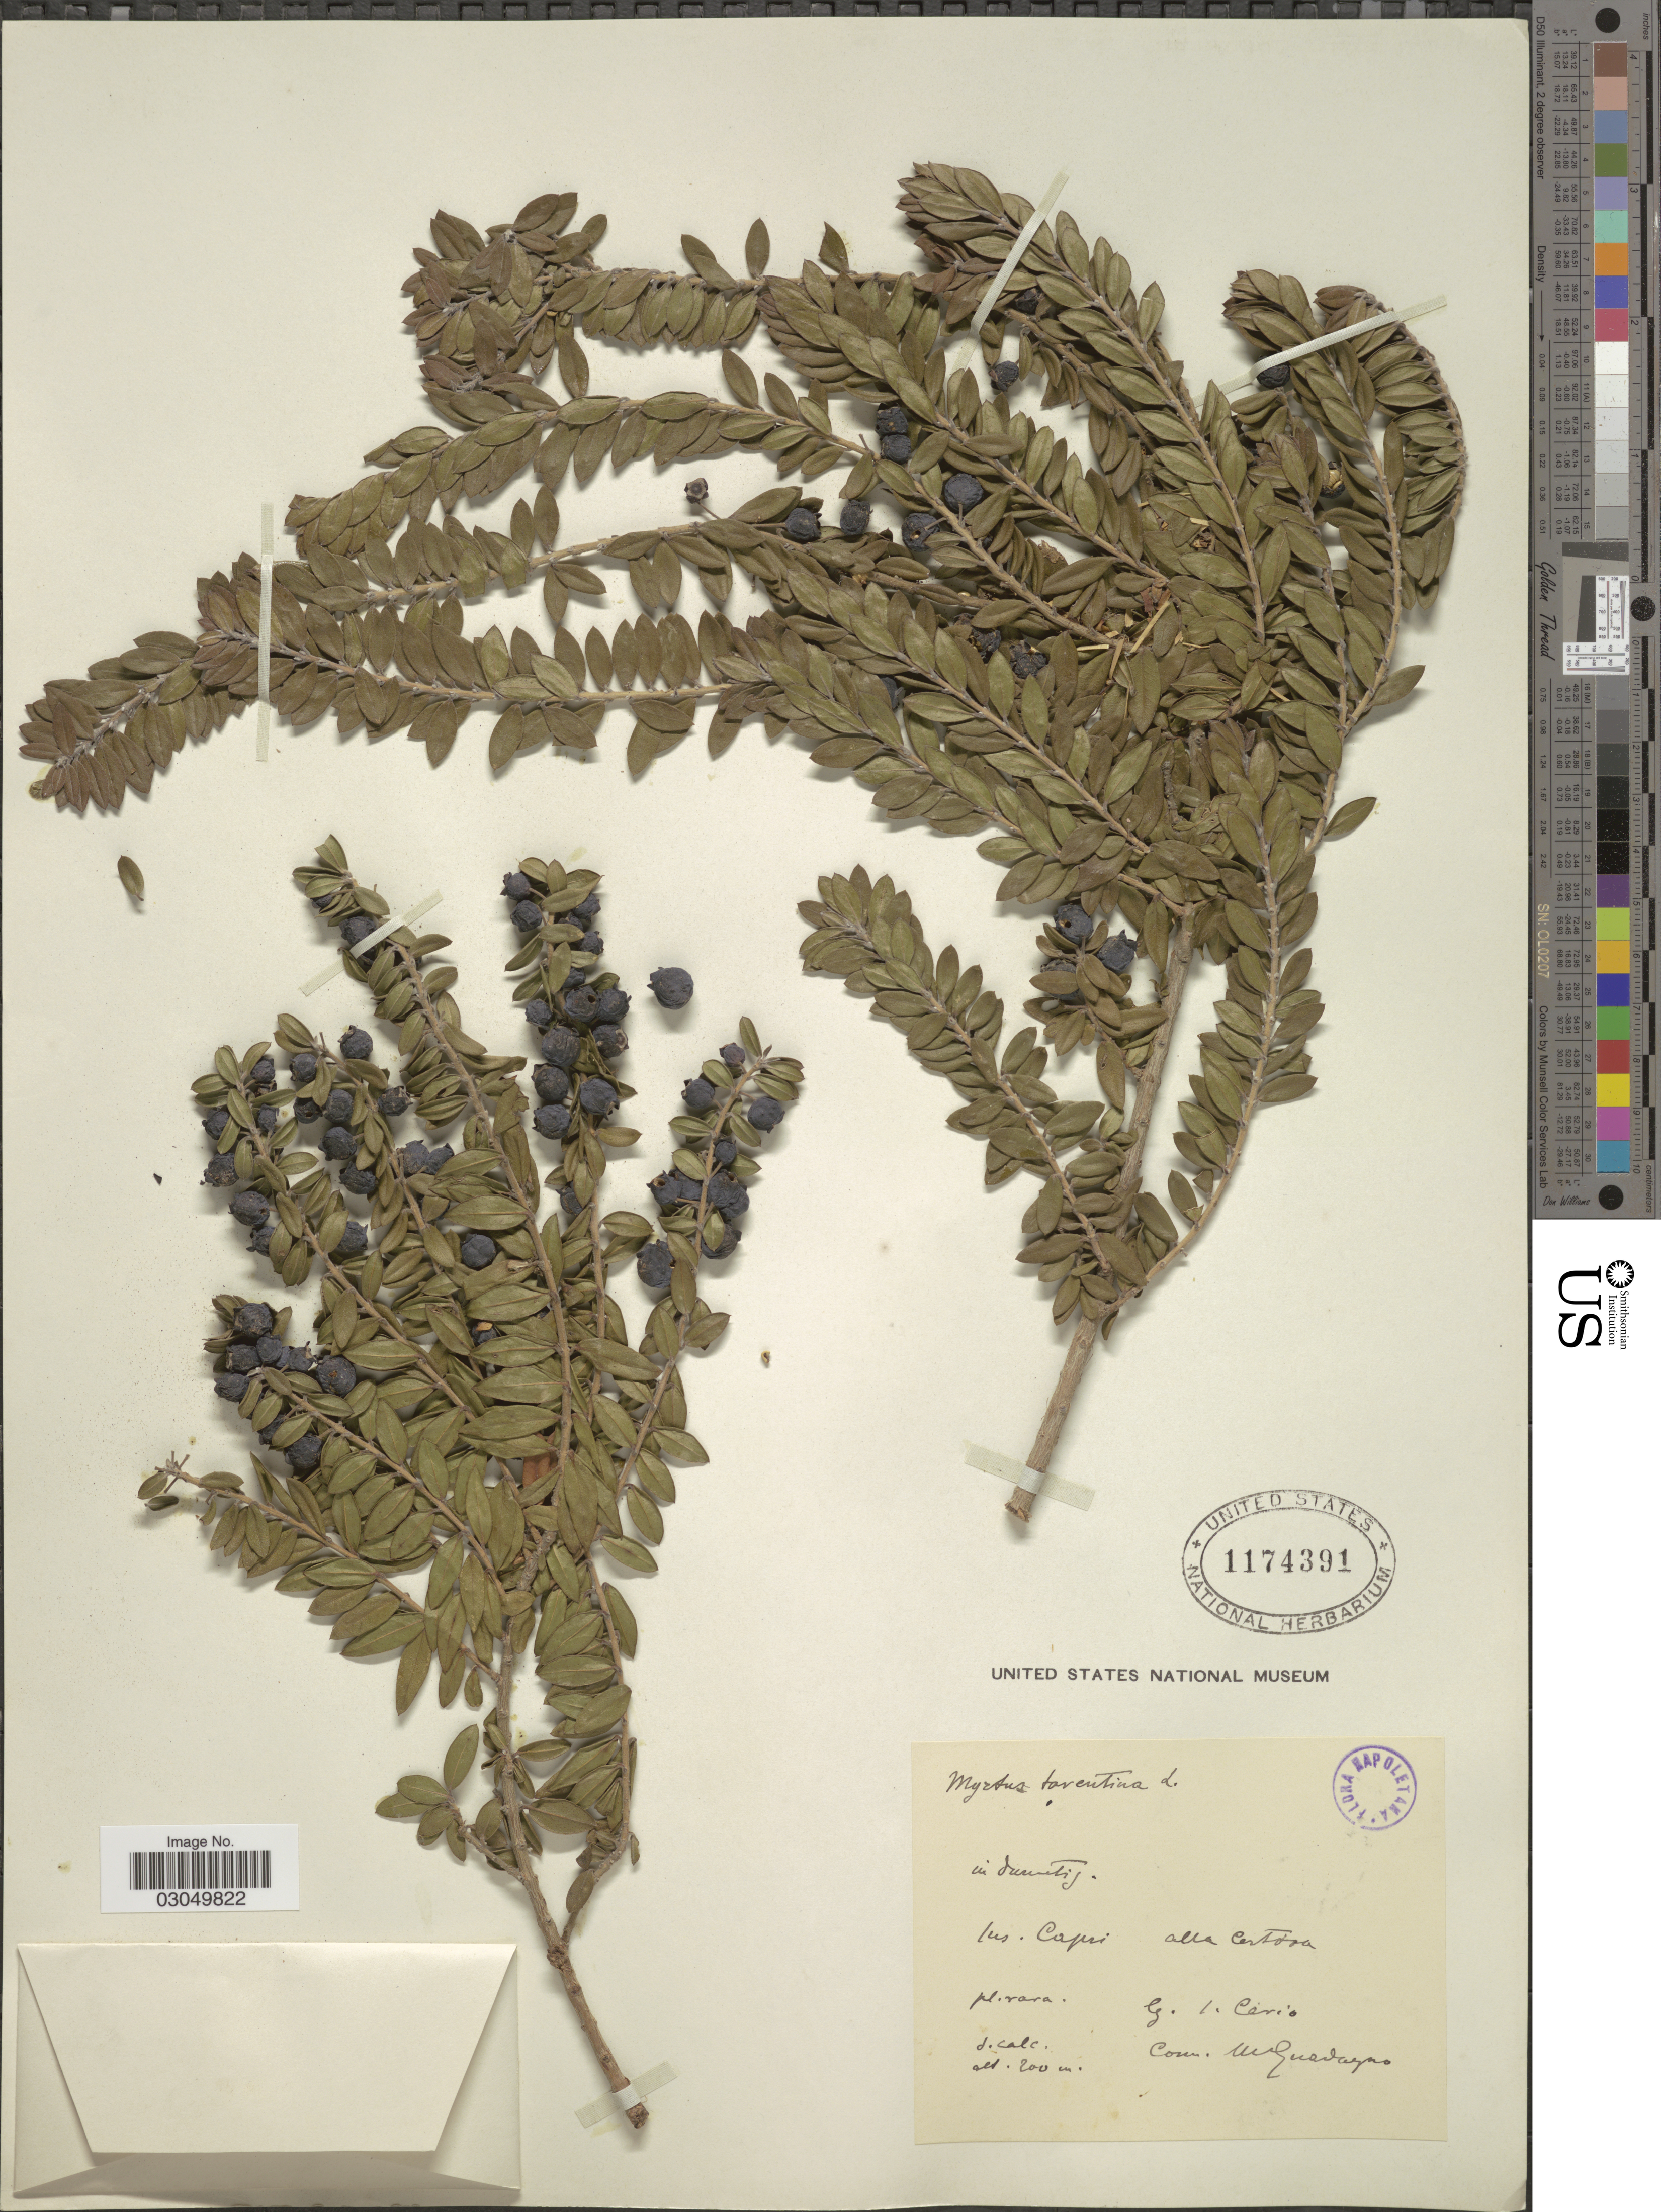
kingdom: Plantae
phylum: Tracheophyta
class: Magnoliopsida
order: Myrtales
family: Myrtaceae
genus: Myrtus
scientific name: Myrtus tarentina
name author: (L.) Mill.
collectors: I. Cerio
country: Italy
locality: Ins. Capri. Alta Certosa.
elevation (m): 200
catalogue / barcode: US 1174391